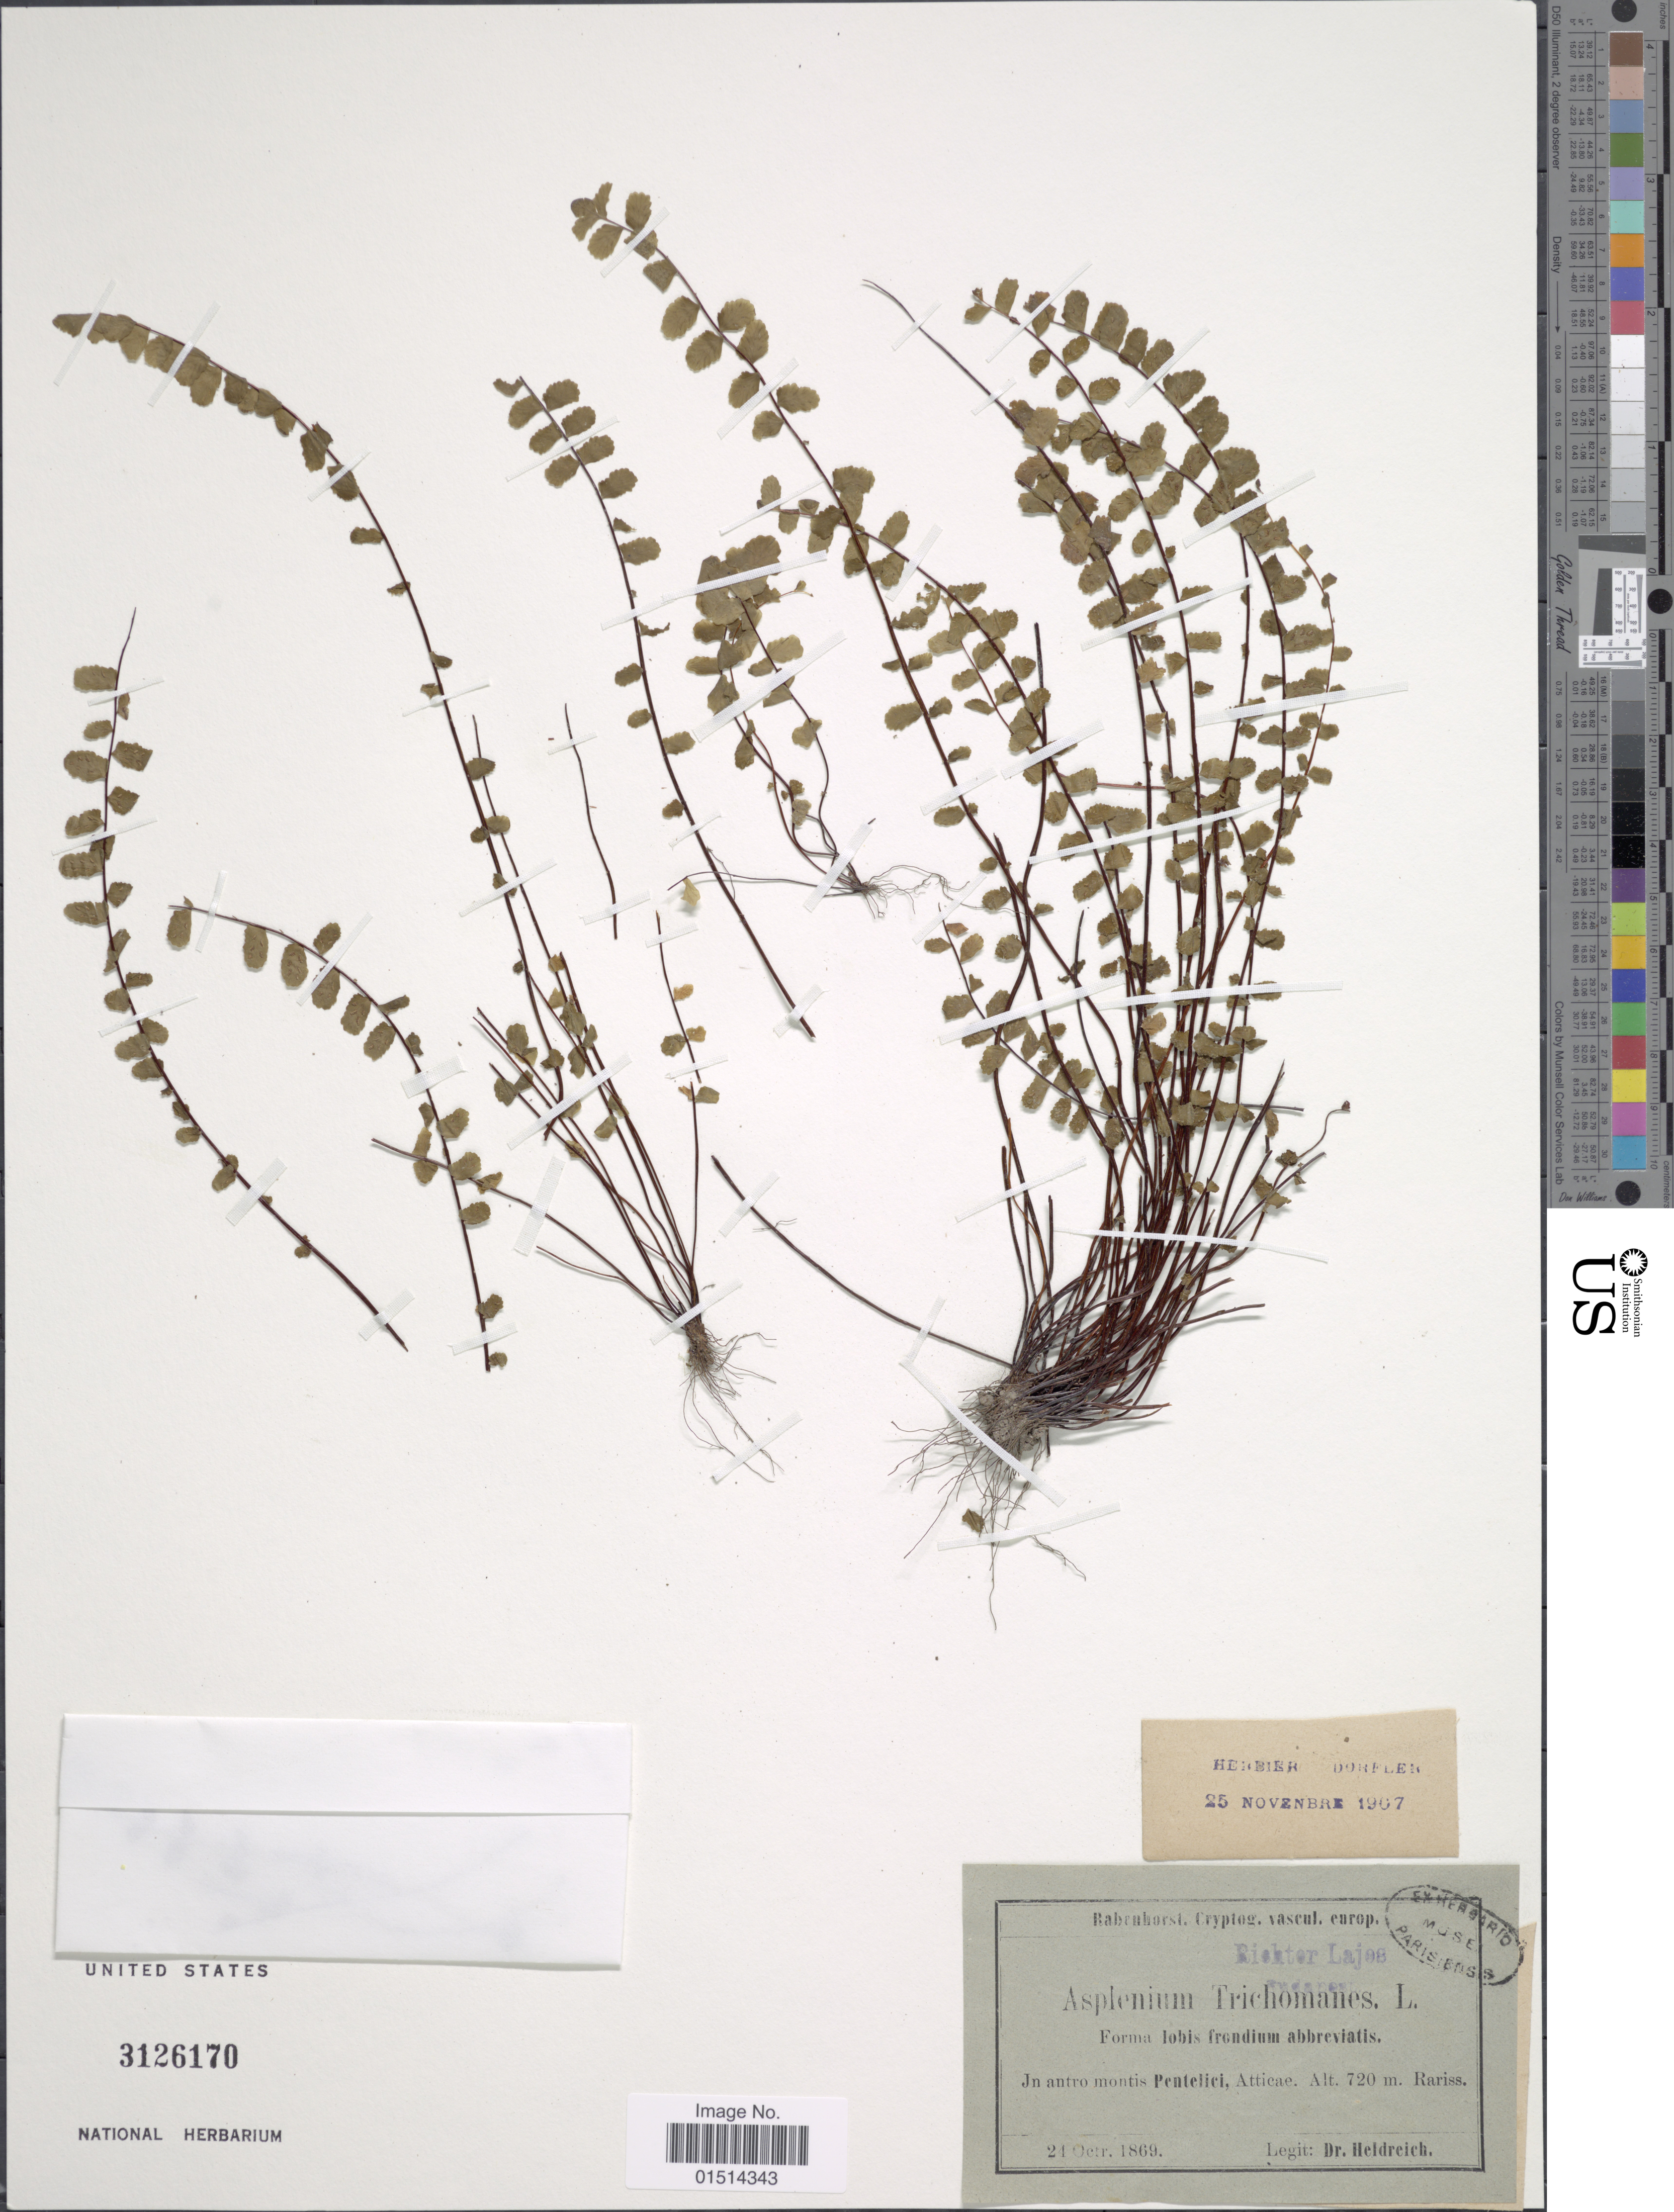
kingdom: Plantae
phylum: Tracheophyta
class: Polypodiopsida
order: Polypodiales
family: Aspleniaceae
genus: Asplenium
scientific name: Asplenium trichomanes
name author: L.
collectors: Heldreich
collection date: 1869-10-21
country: Greece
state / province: Attica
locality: Rabenhorst, Cryptog, vascul, europ., Jn antro montis Pentelici, Atticae, Rariss.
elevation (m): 720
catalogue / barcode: US 3126170